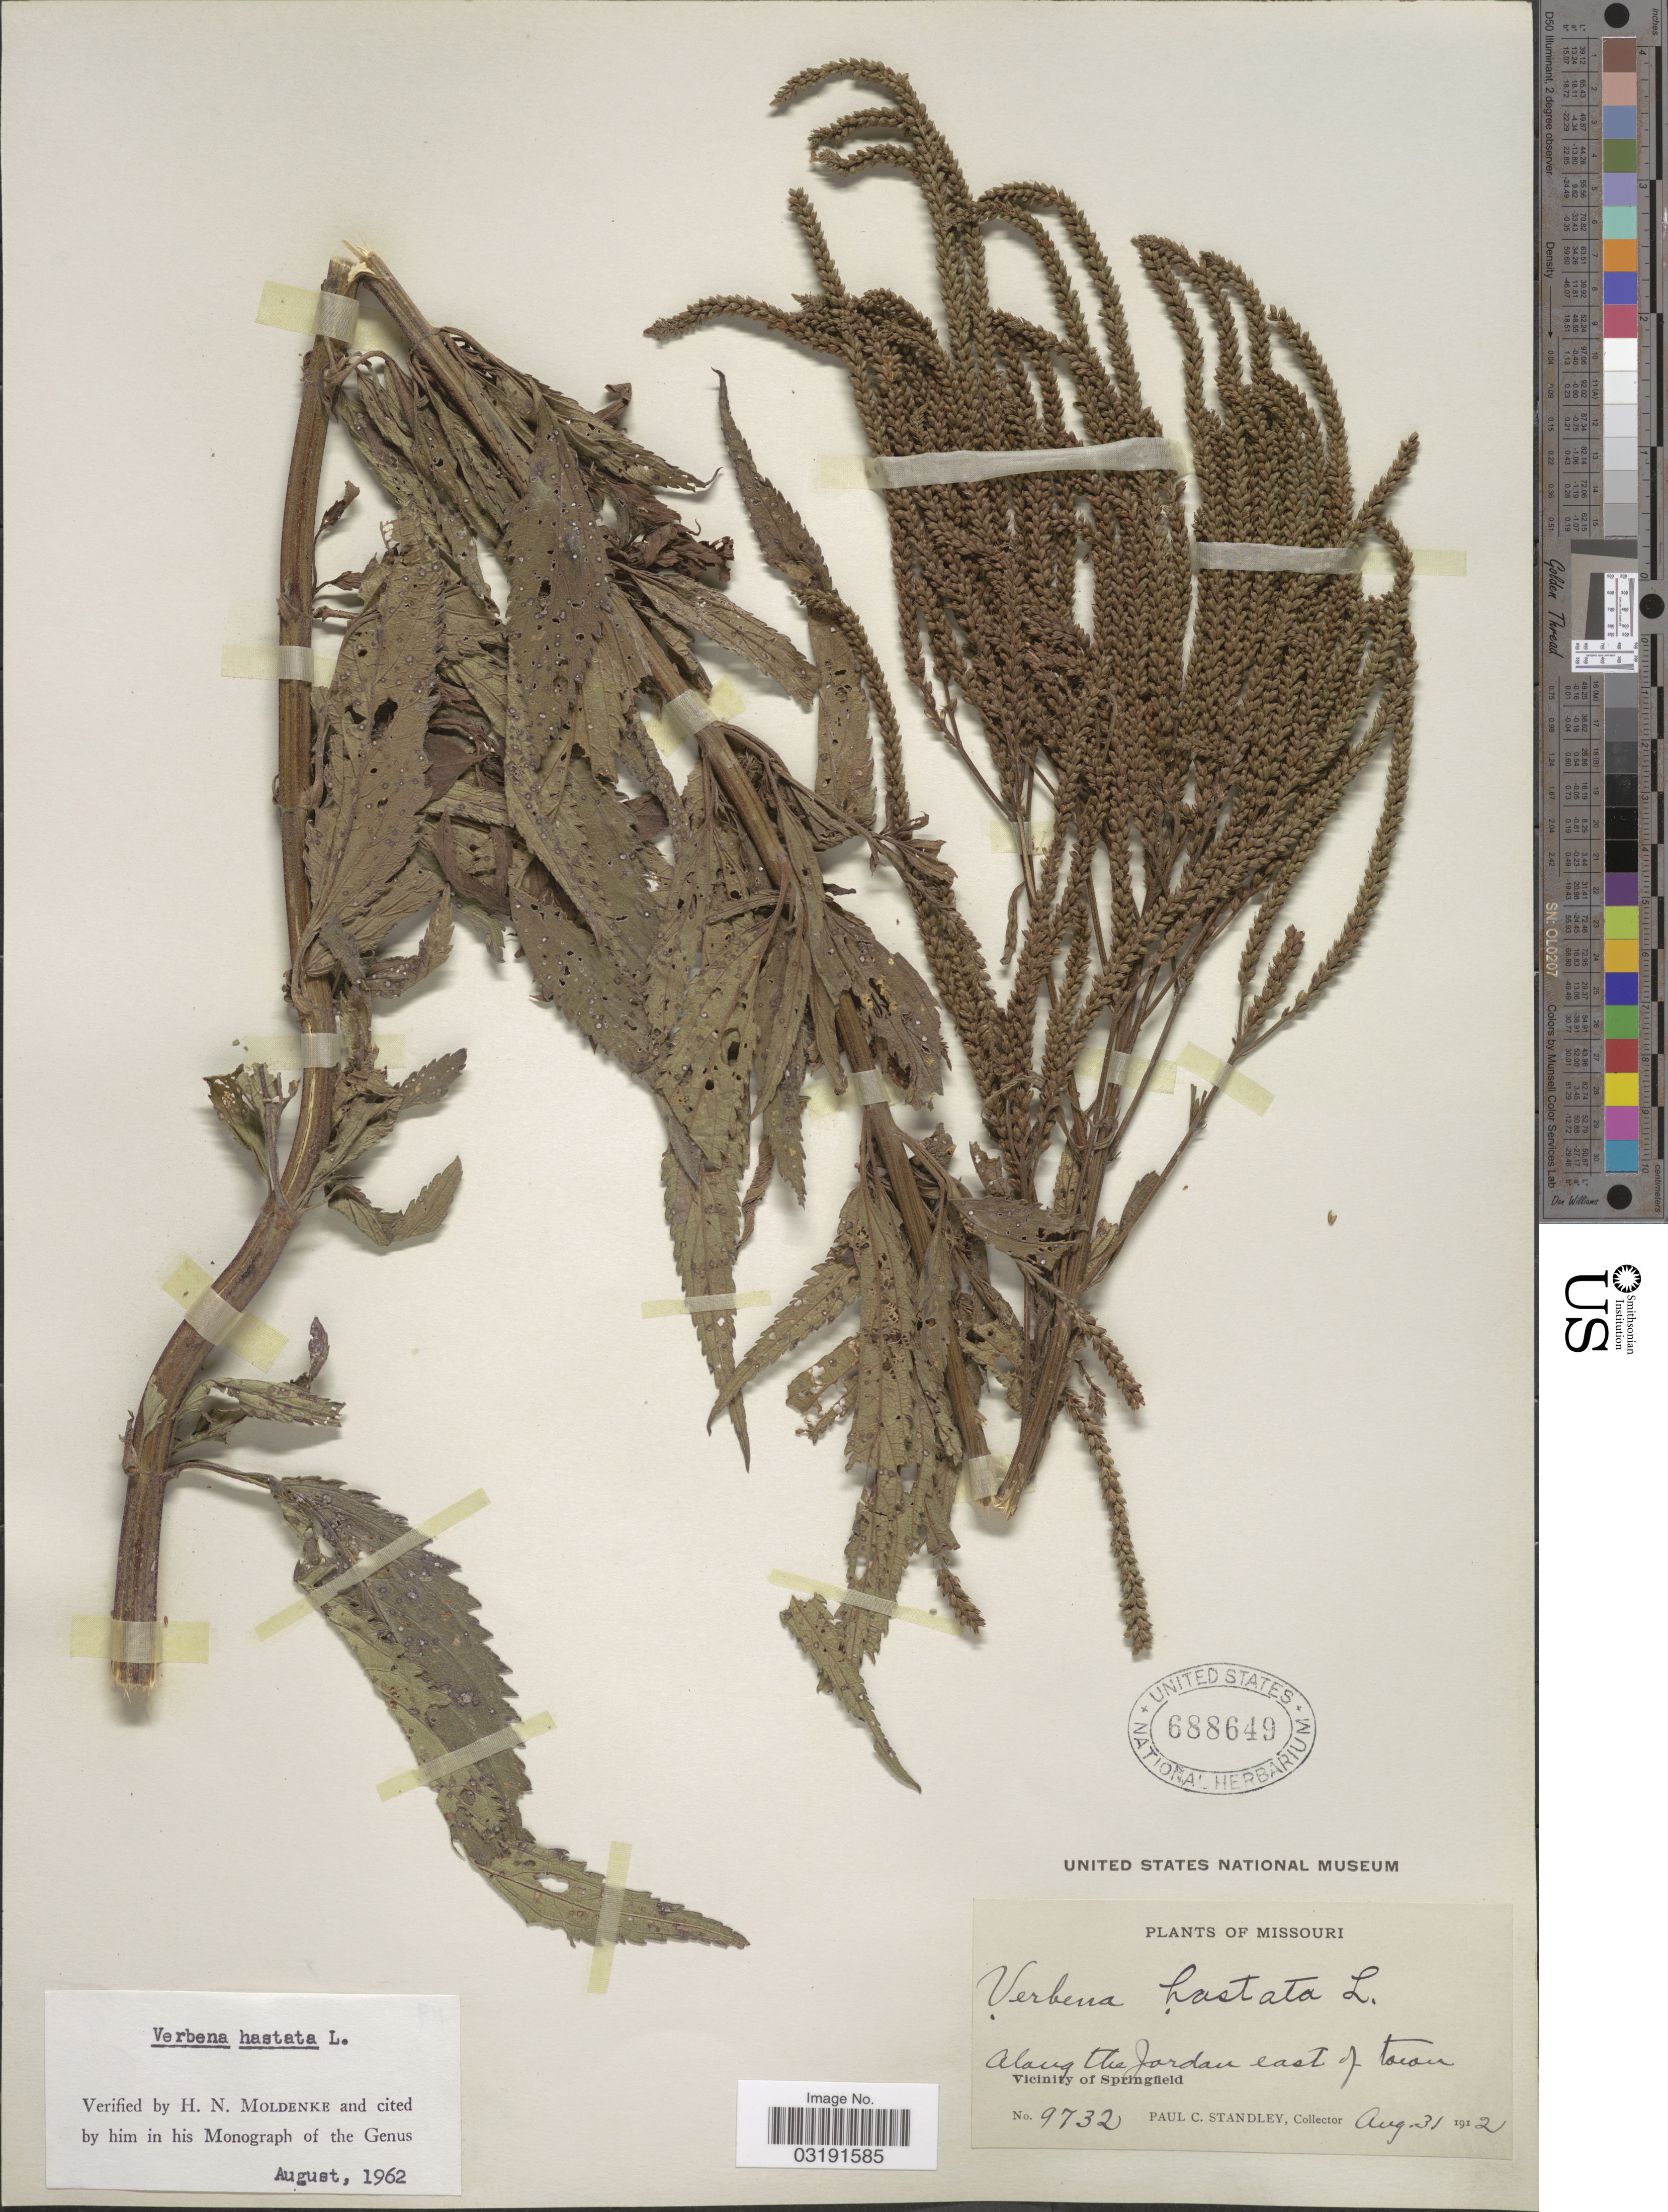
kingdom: Plantae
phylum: Tracheophyta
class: Magnoliopsida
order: Lamiales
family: Verbenaceae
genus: Verbena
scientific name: Verbena hastata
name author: L.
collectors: P. C. Standley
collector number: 9732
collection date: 1912-08-31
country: United States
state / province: Missouri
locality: Along the Jordan east of town, Vicinity of Springfield.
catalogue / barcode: US 688649